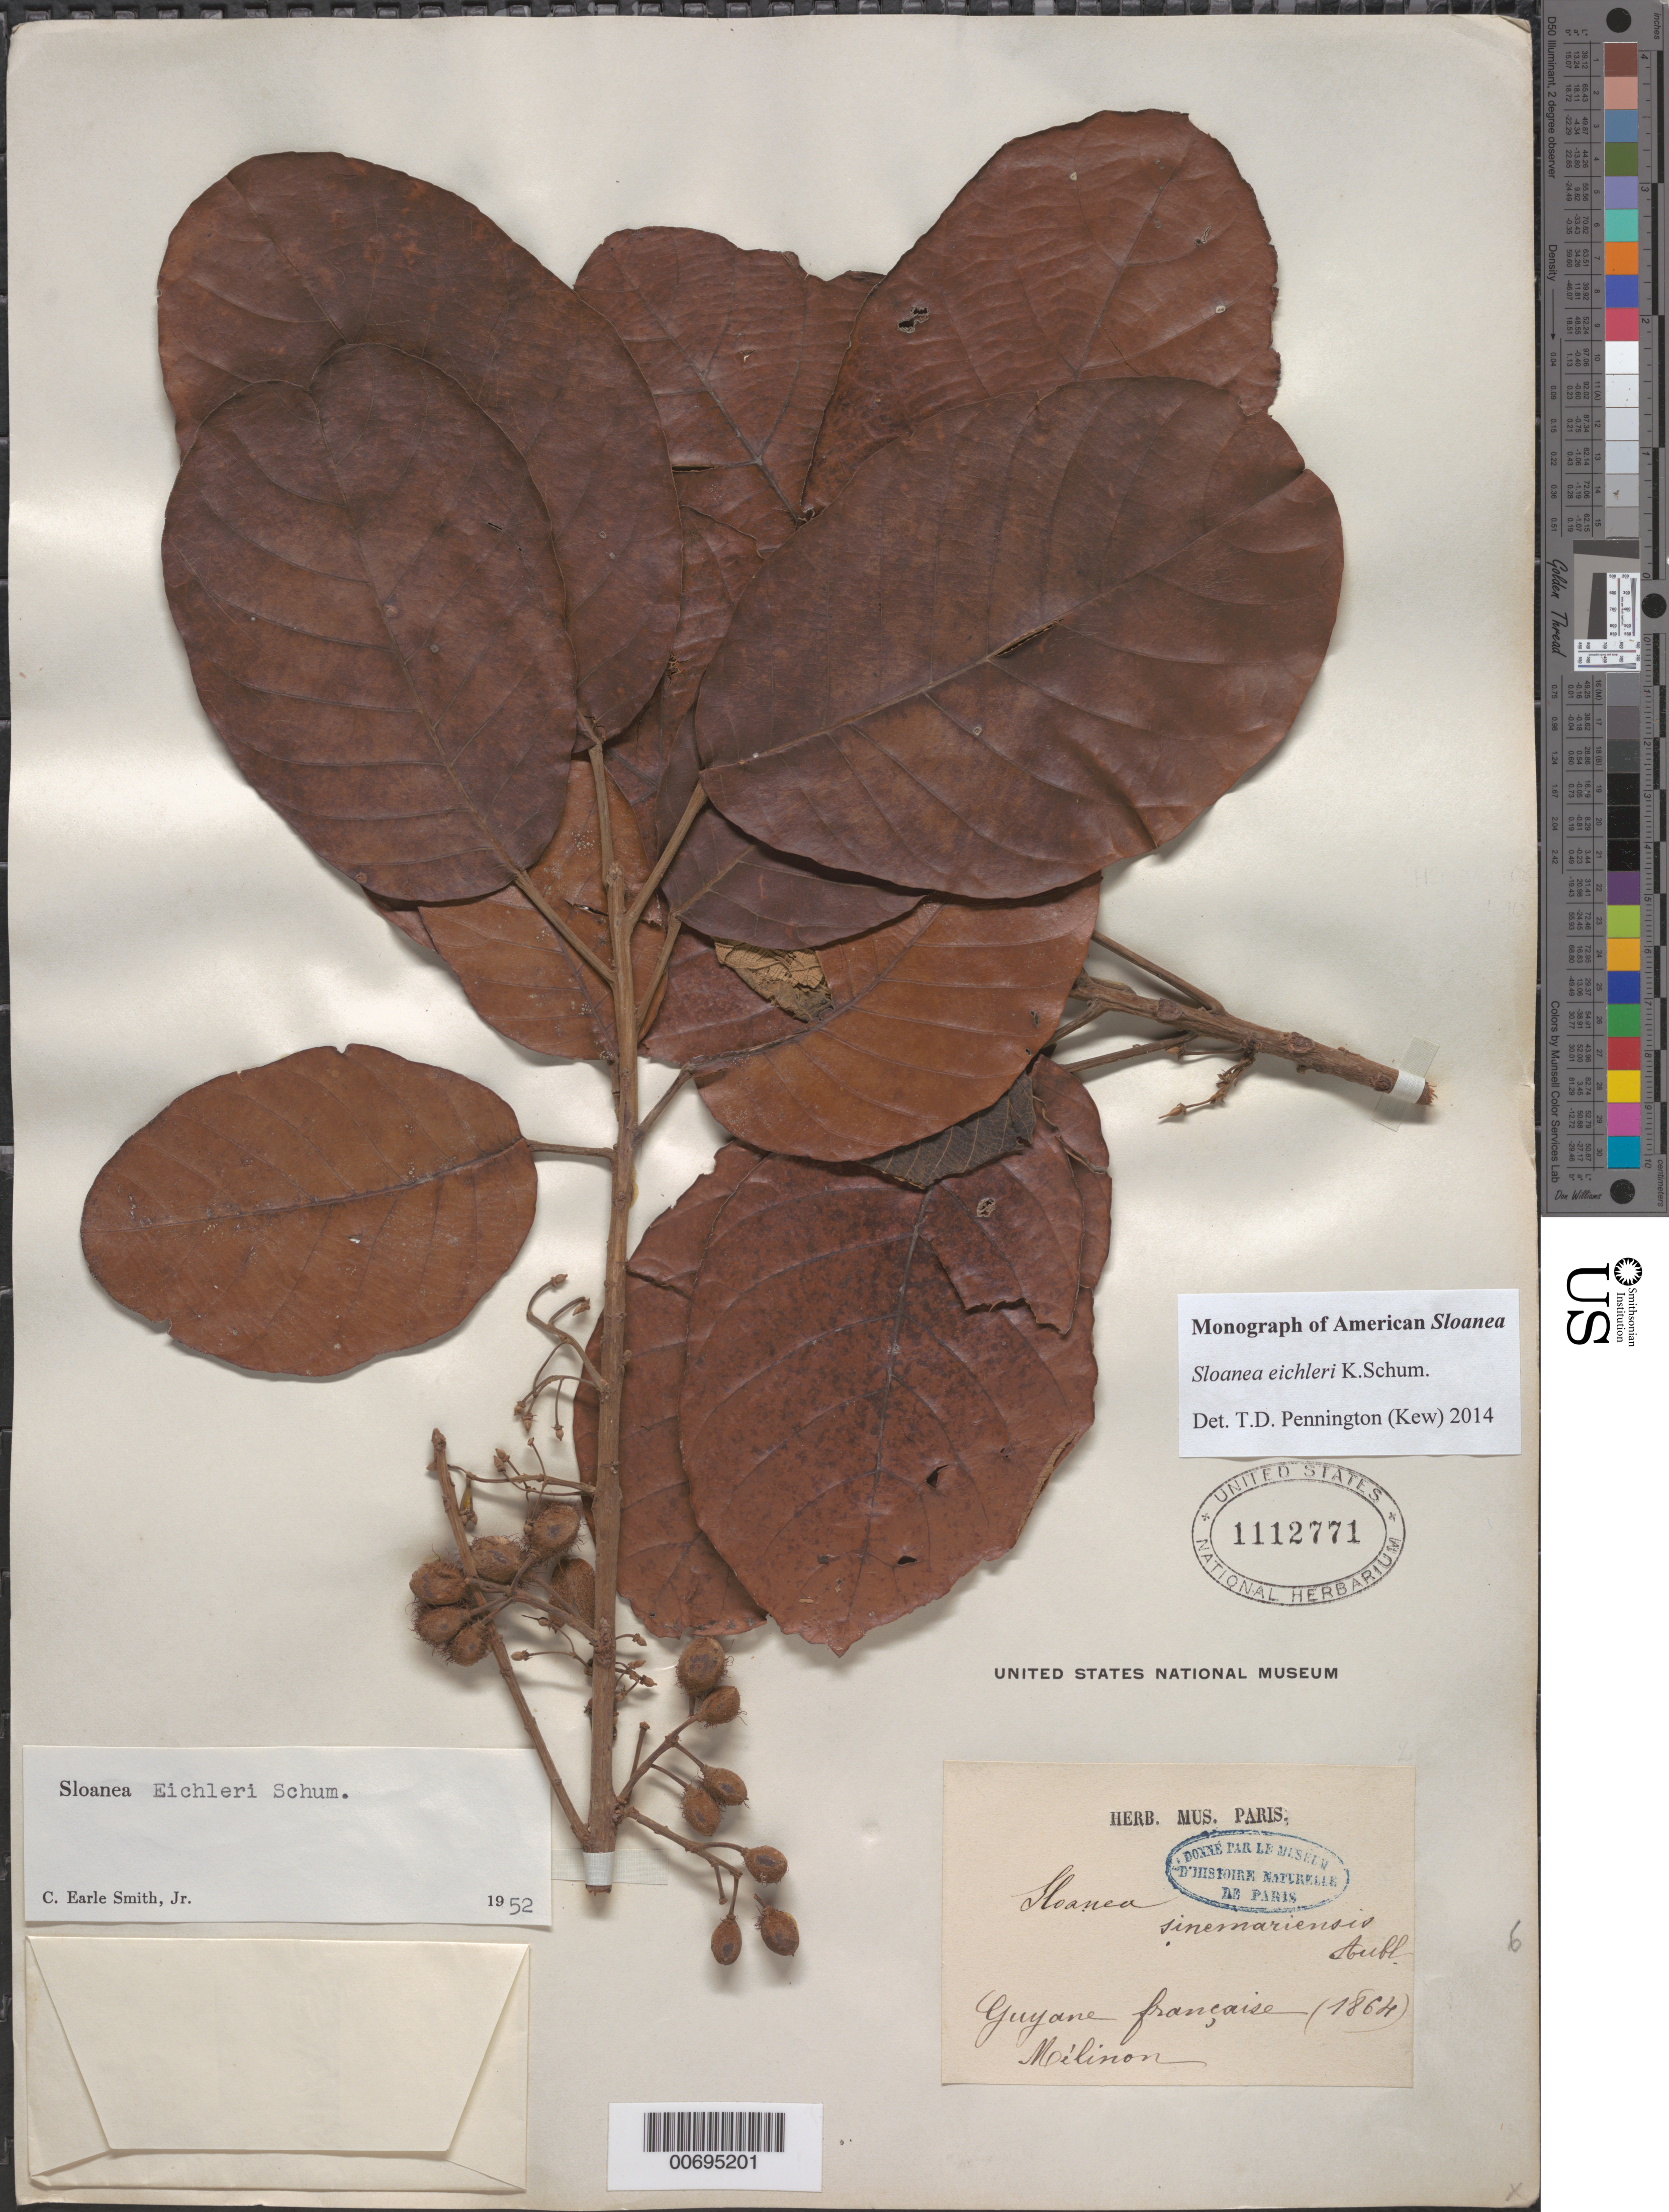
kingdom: Plantae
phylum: Tracheophyta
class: Magnoliopsida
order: Oxalidales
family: Elaeocarpaceae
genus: Sloanea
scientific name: Sloanea eichleri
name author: K. Schum.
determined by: Pennington, T. D., (K)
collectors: E. Mélinon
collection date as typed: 1864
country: French Guiana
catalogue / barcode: US 1112771